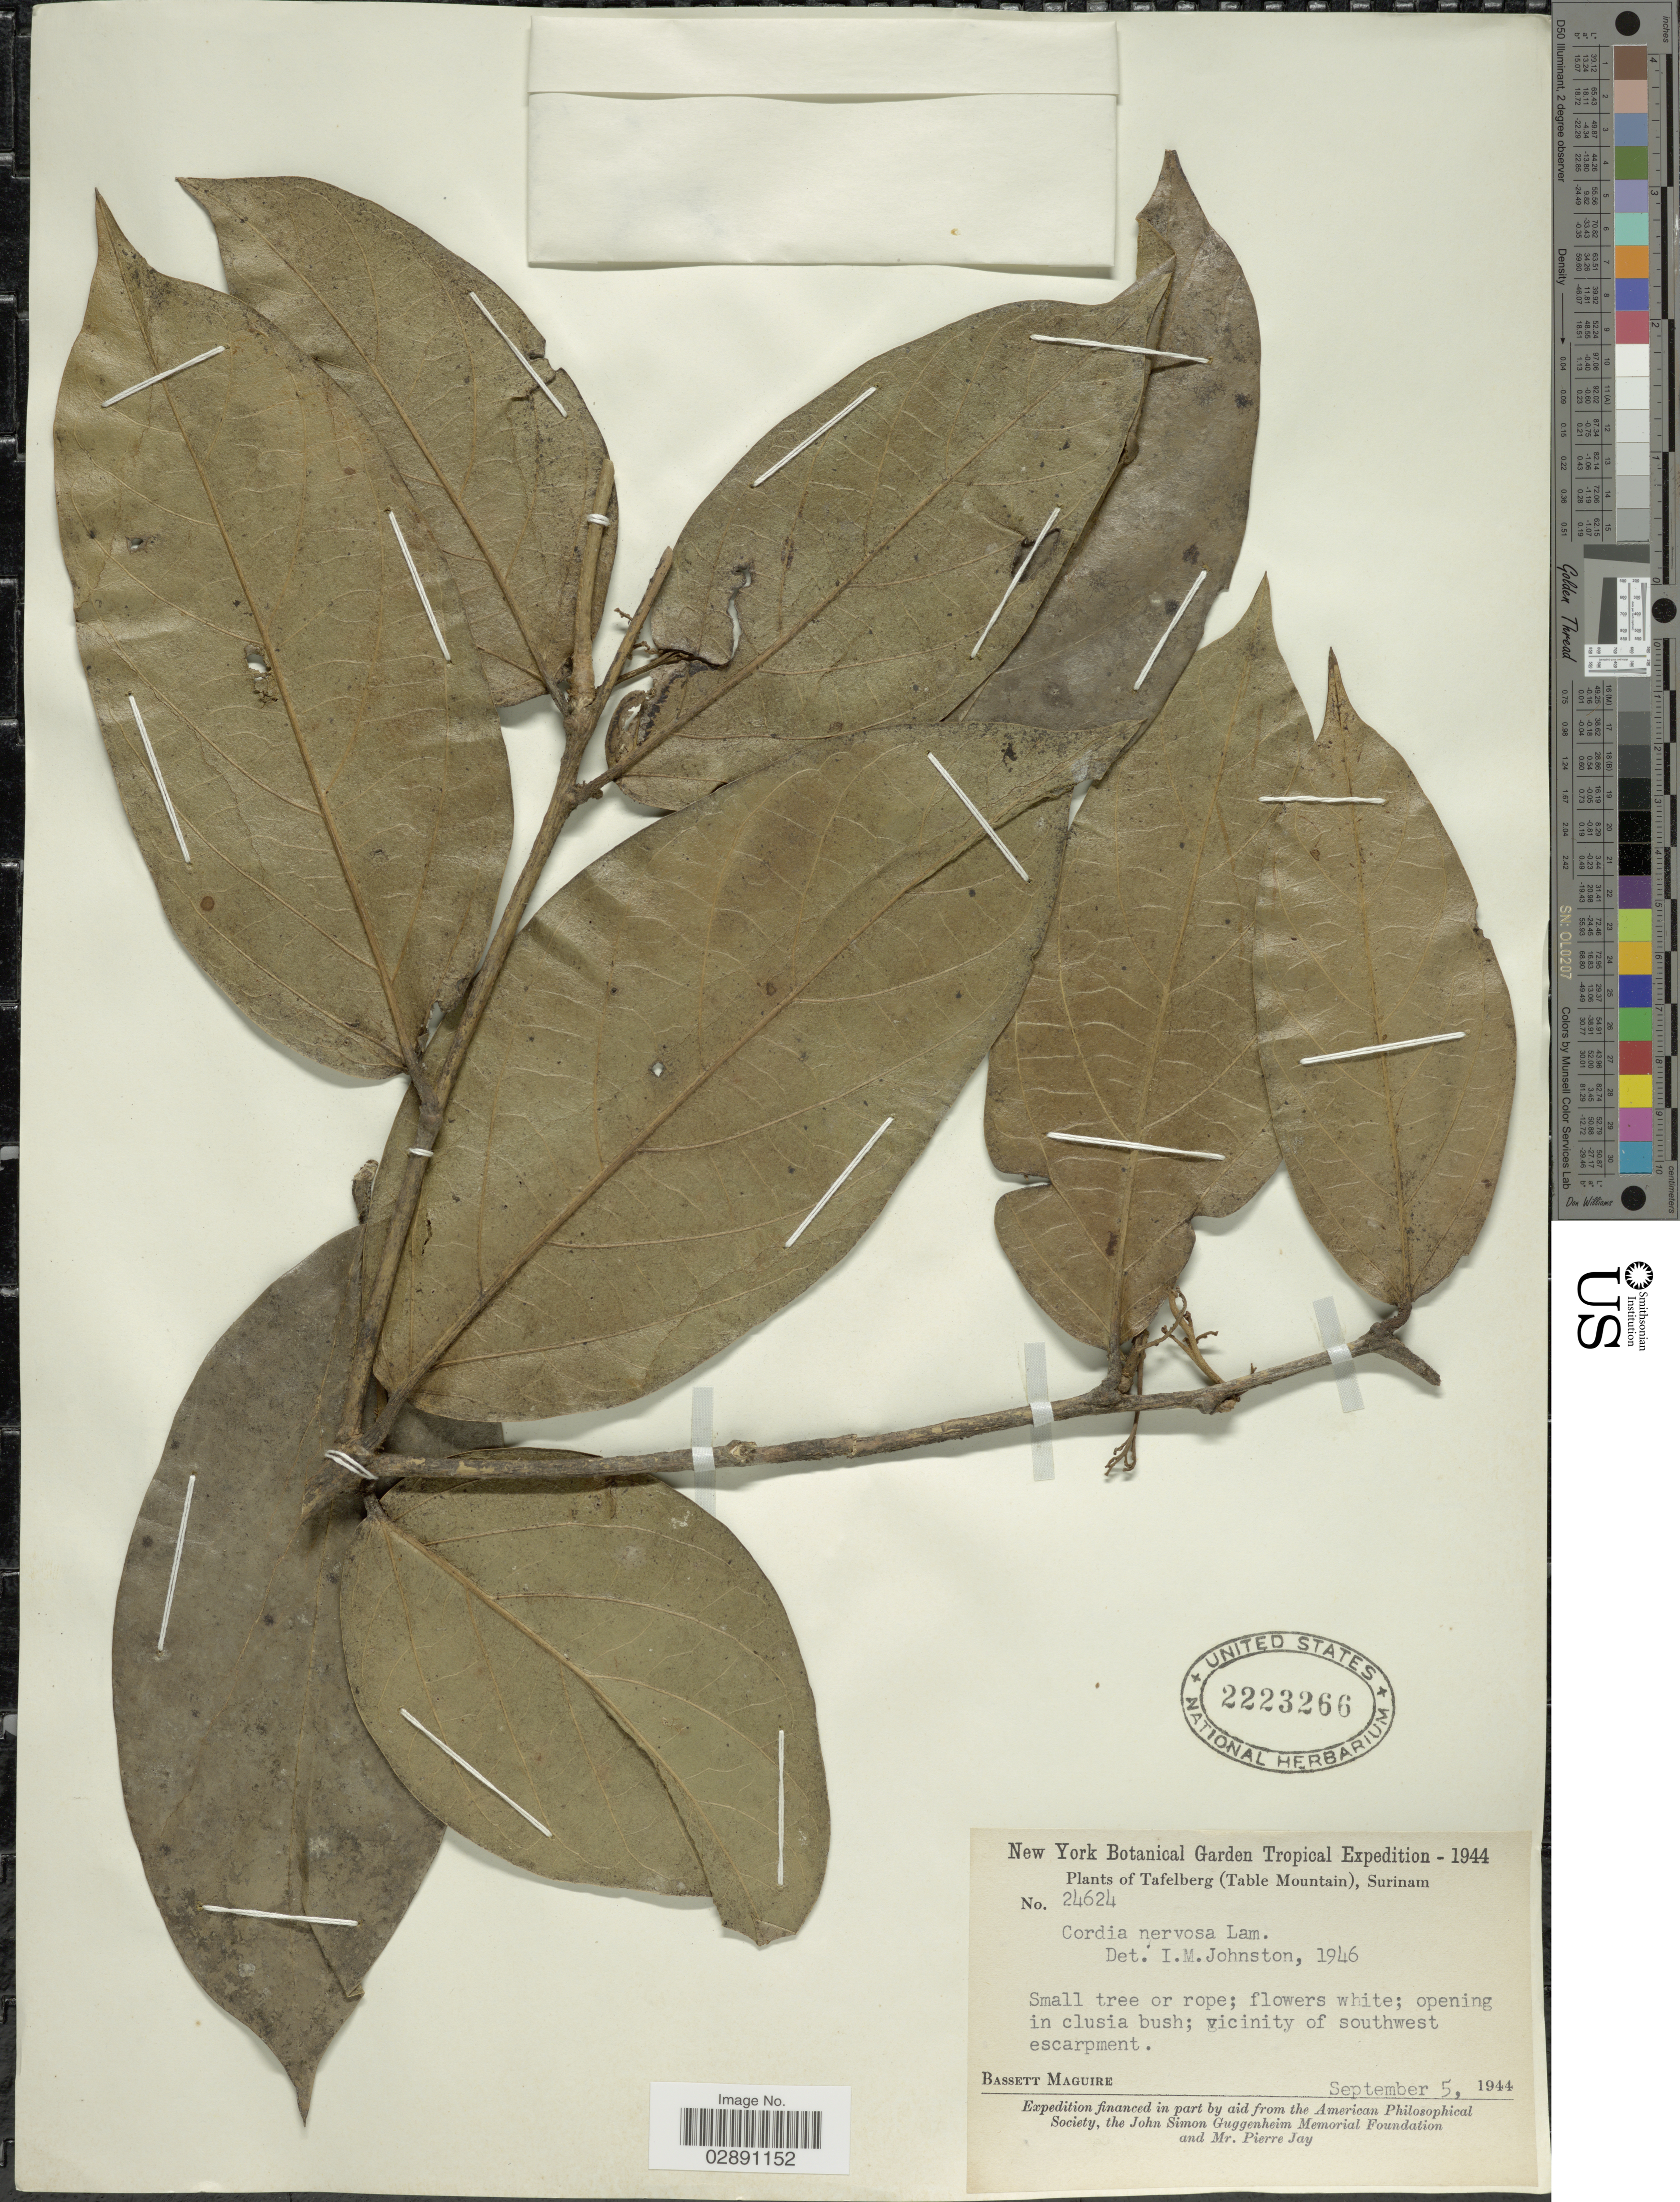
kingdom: Plantae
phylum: Tracheophyta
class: Magnoliopsida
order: Boraginales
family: Cordiaceae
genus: Cordia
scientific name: Cordia nervosa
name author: Lam.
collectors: B. Maguire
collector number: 24624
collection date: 1944-09-05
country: Suriname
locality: Tafelberg (Table Mountain). Vicinity of southwest escarpment.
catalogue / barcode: US 2223266